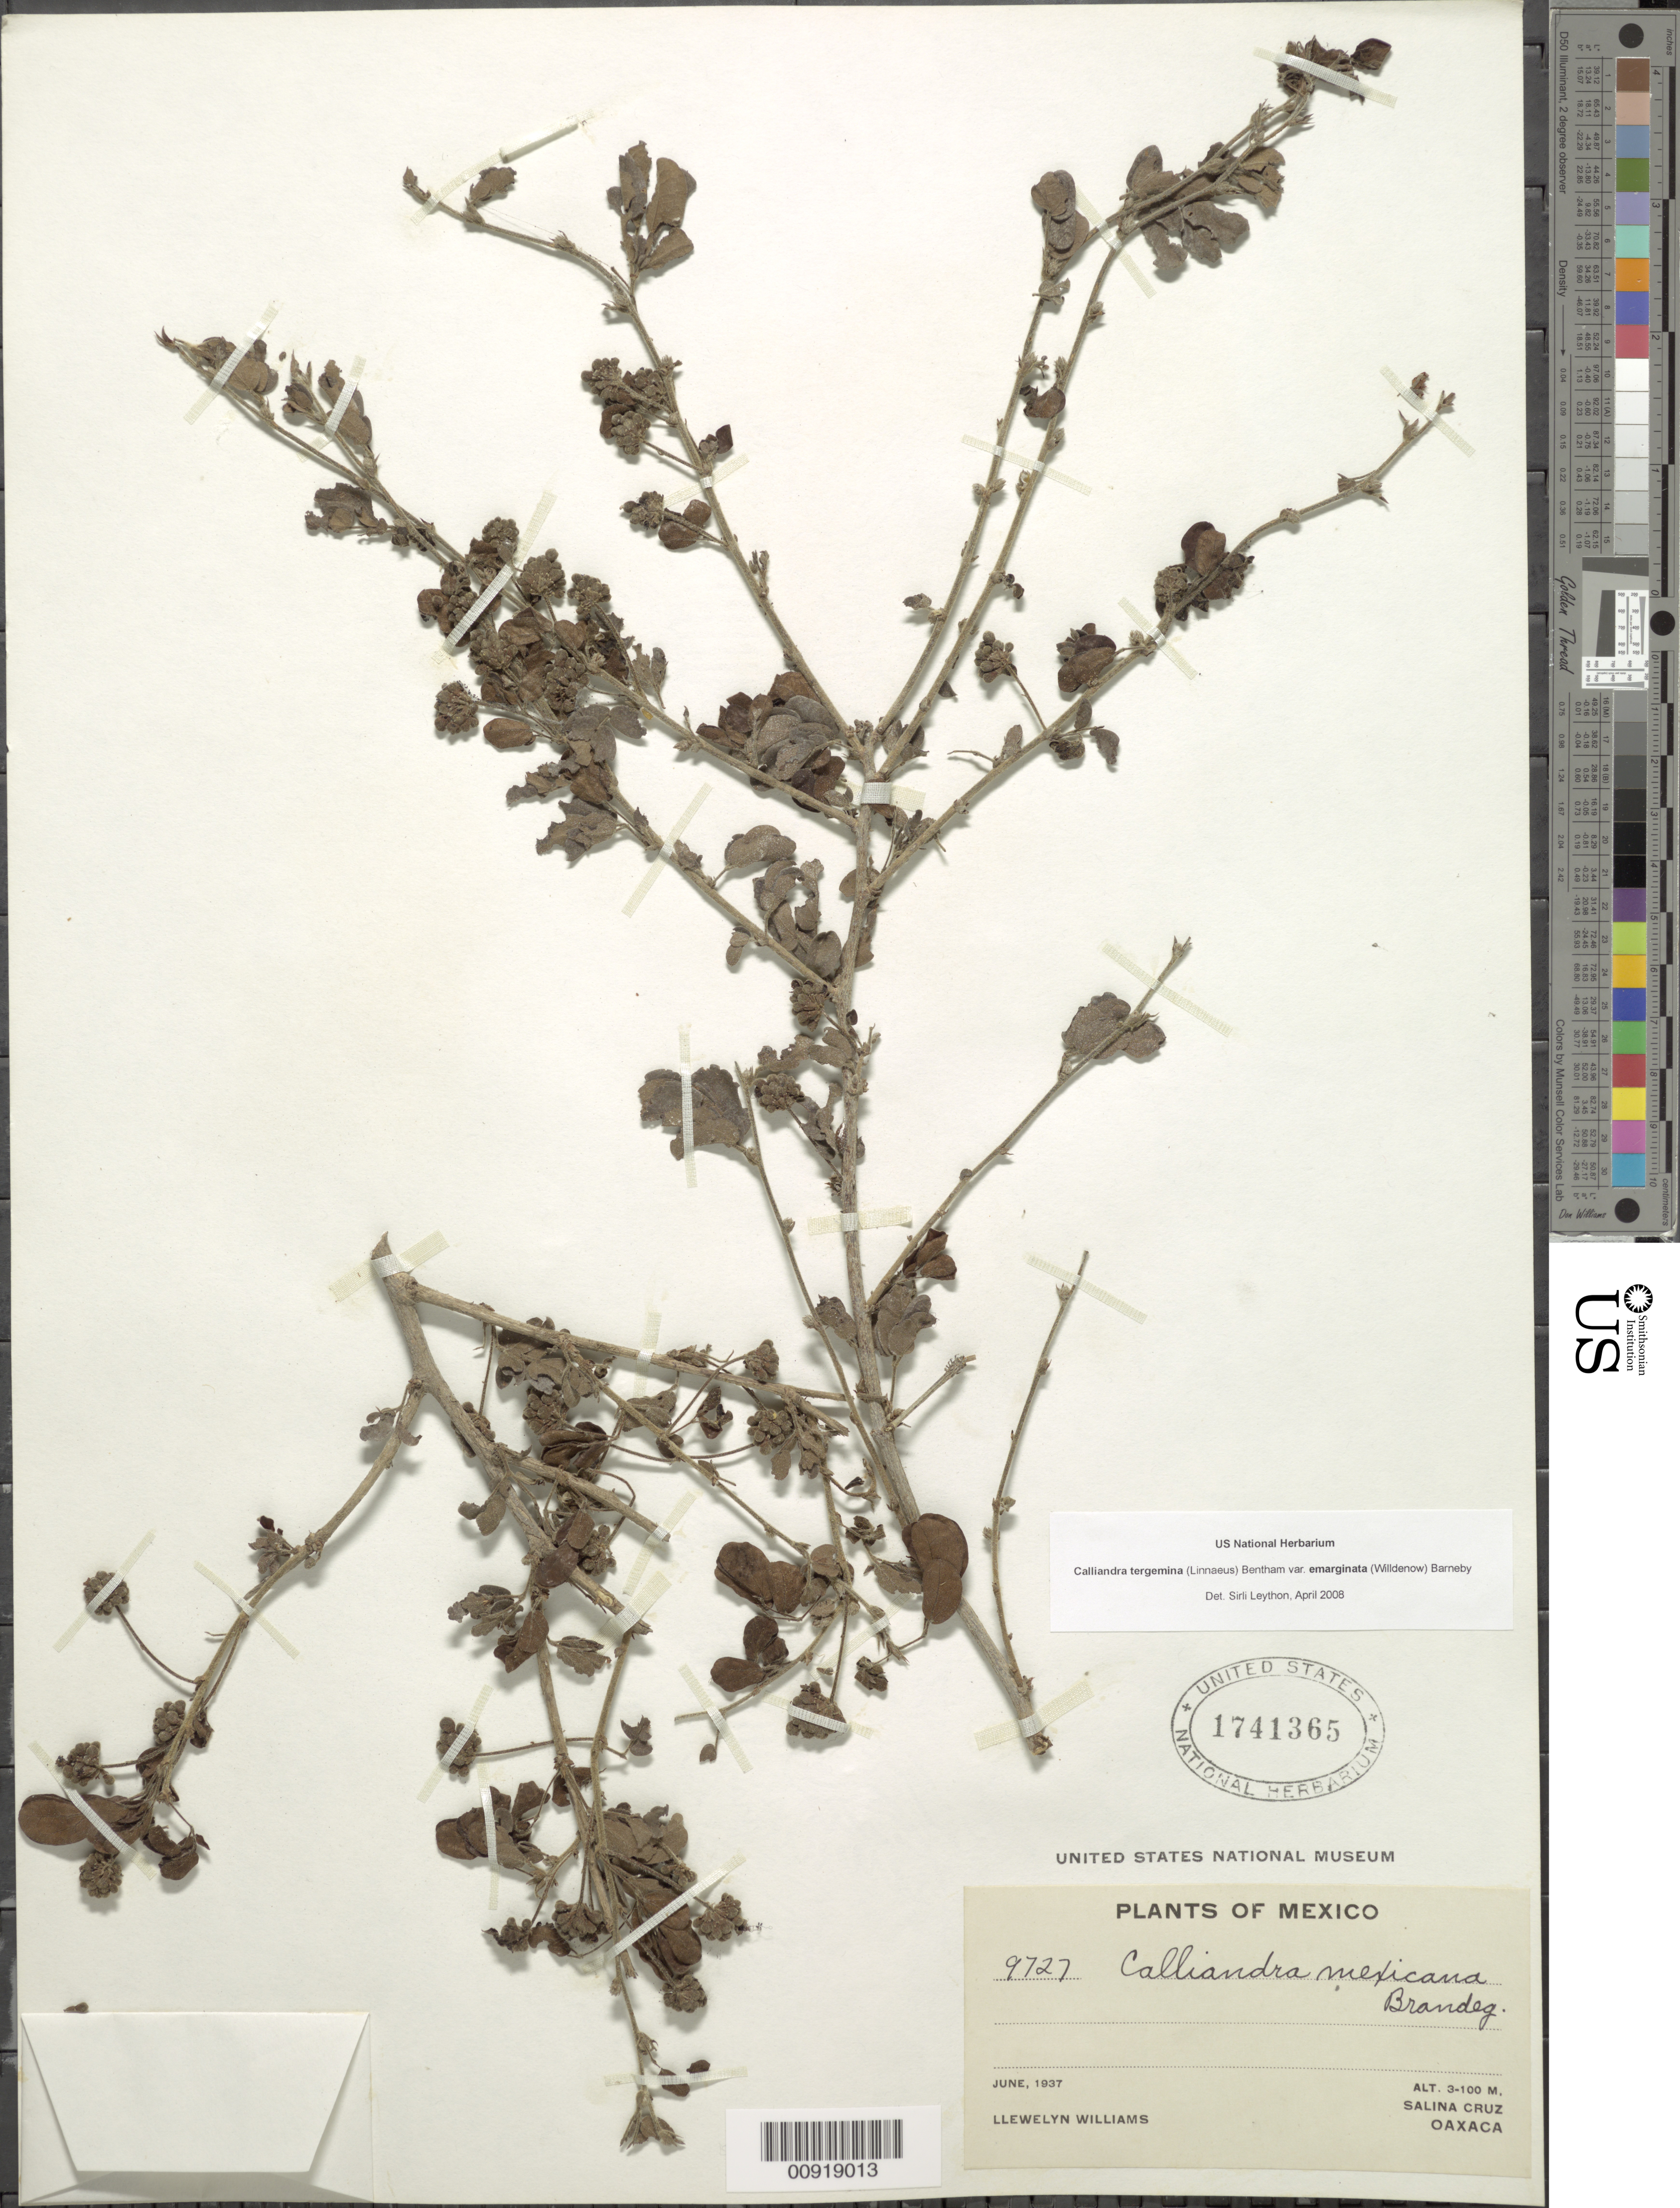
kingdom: Plantae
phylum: Tracheophyta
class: Magnoliopsida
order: Fabales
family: Fabaceae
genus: Calliandra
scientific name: Calliandra tergemina var. emarginata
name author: (Willd.) Barneby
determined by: Leython, S.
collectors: L. Williams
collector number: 9727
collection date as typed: Jun 1937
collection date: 1937-06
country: Mexico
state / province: Oaxaca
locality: Salina Cruz, Oaxaca.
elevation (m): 100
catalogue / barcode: US 1741365